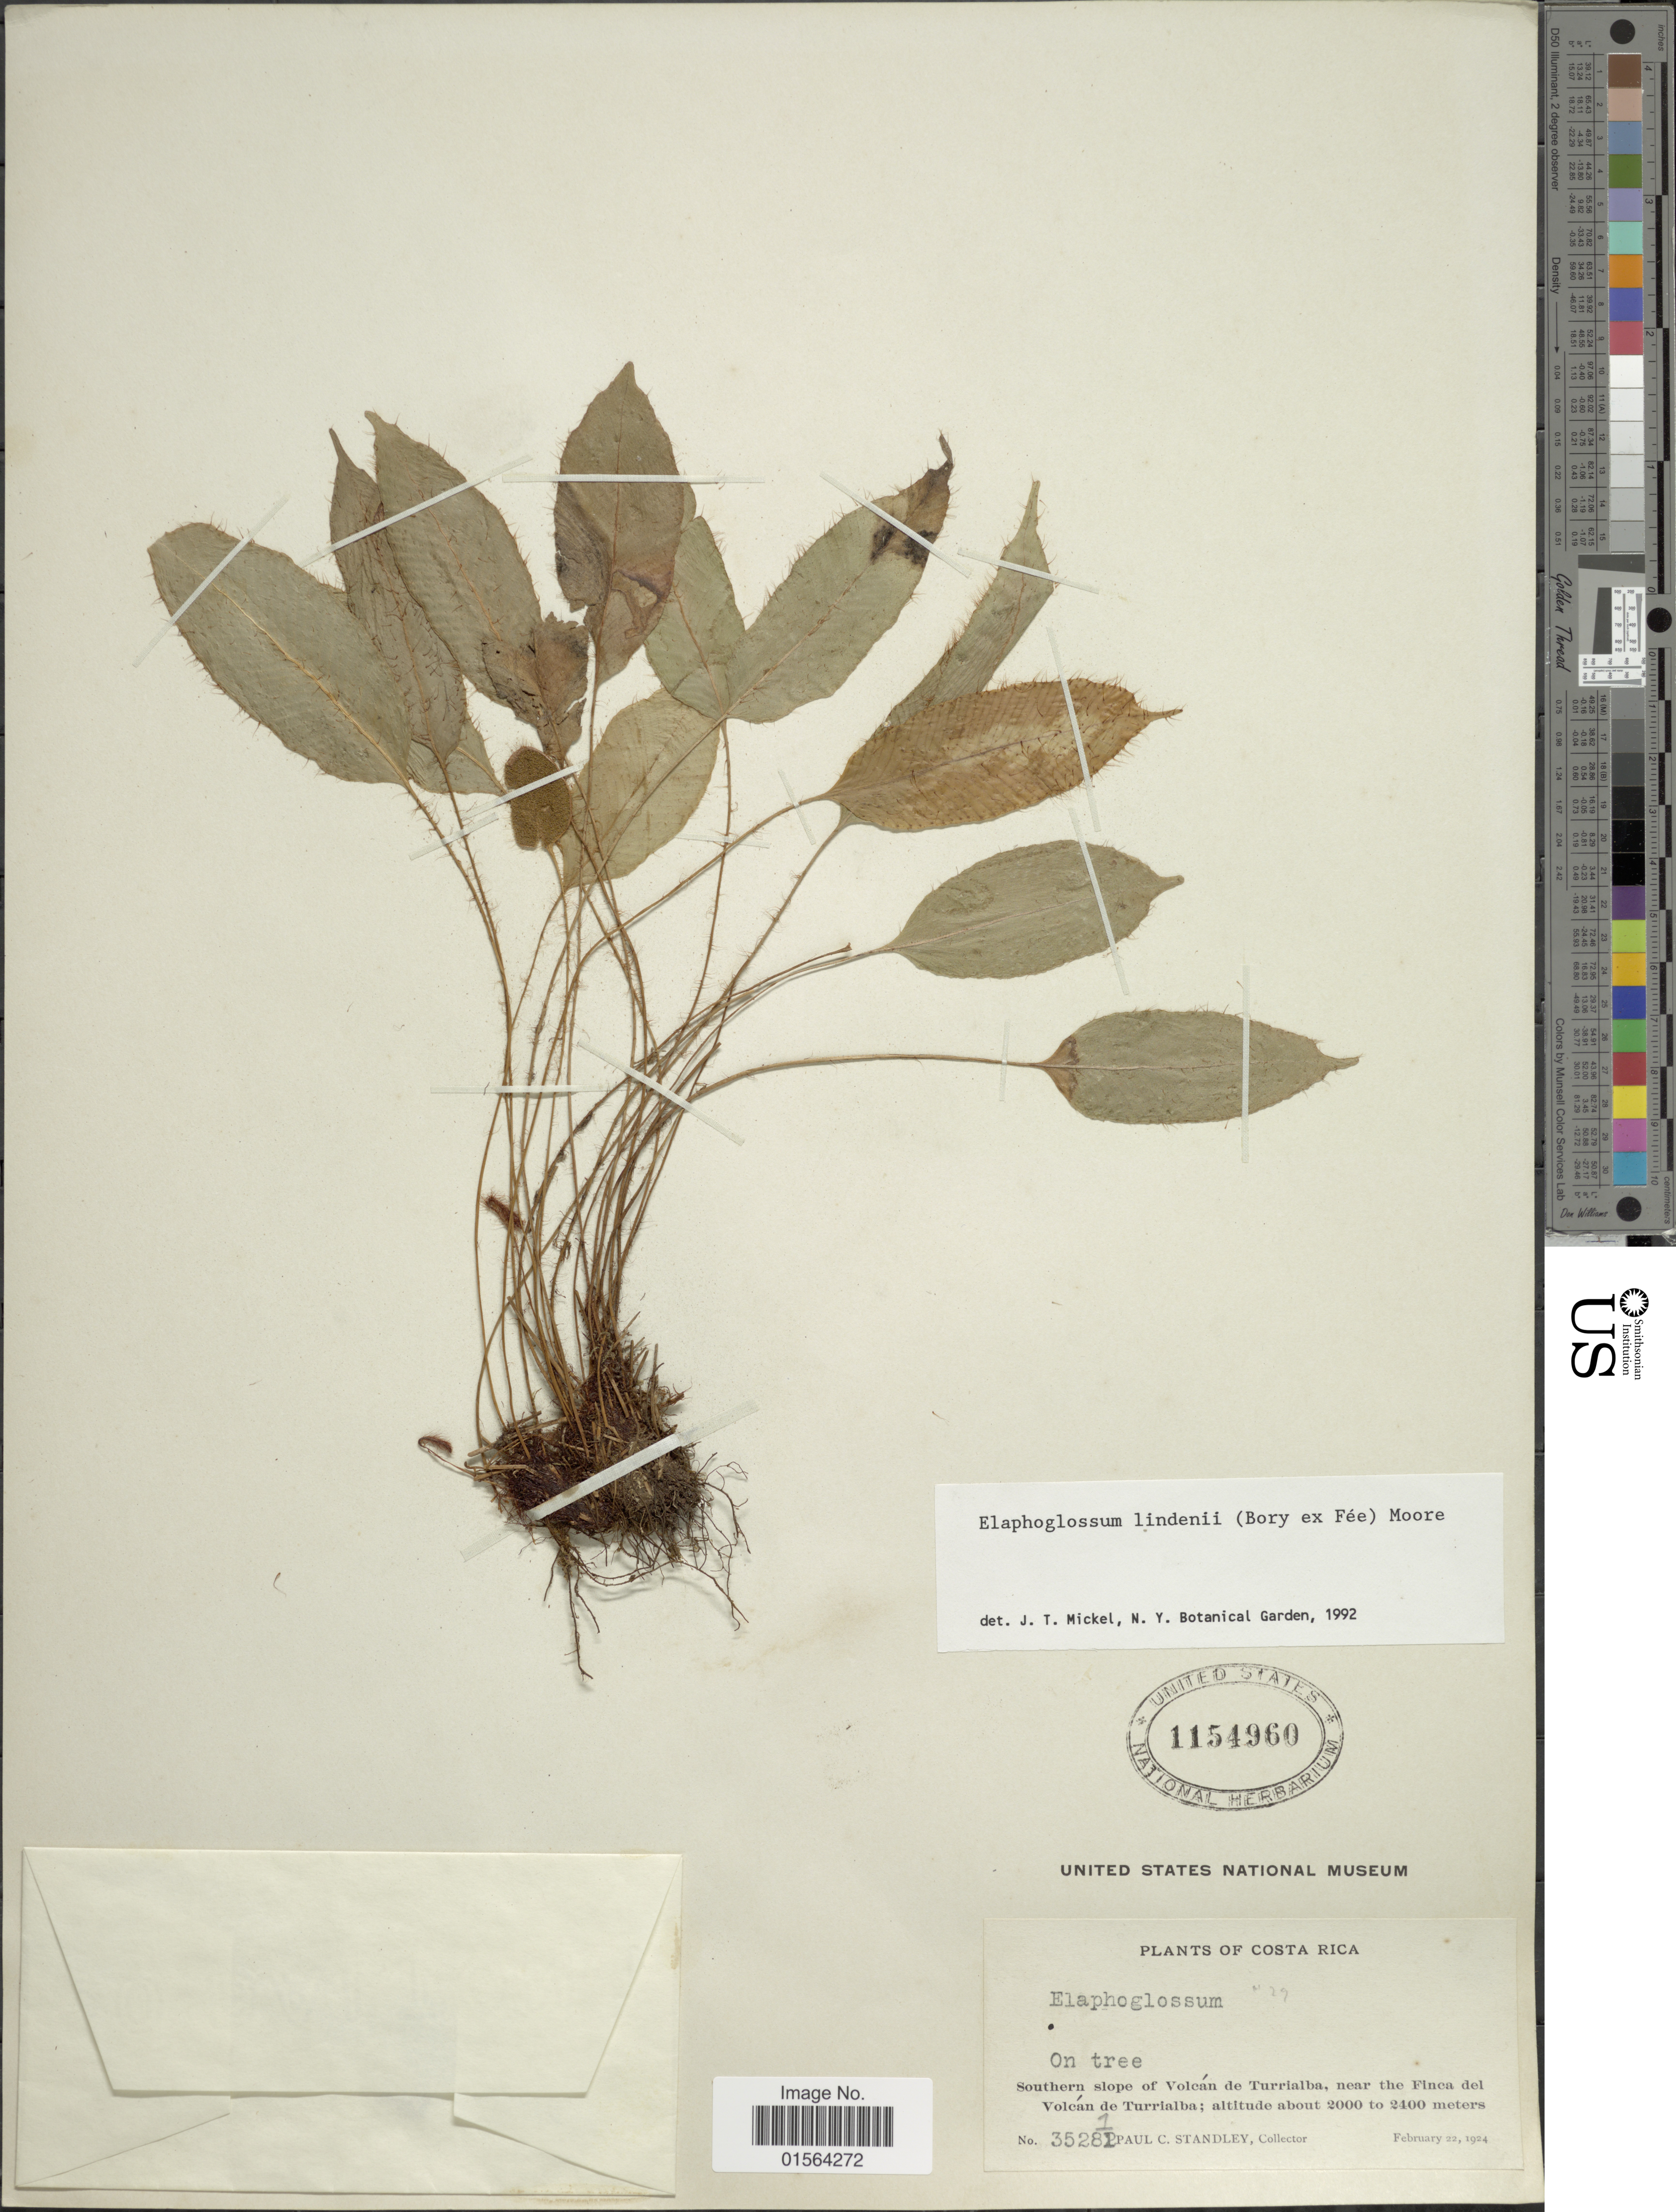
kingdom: Plantae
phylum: Tracheophyta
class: Polypodiopsida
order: Polypodiales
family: Dryopteridaceae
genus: Elaphoglossum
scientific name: Elaphoglossum lindenii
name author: (Bory ex Fée) T. Moore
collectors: P. C. Standley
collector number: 35281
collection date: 1924-02-22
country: Costa Rica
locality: Southern slope of Volcan de Turrialba, near the Finca del Volcan de Turrialba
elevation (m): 2000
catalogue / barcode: US 1154960